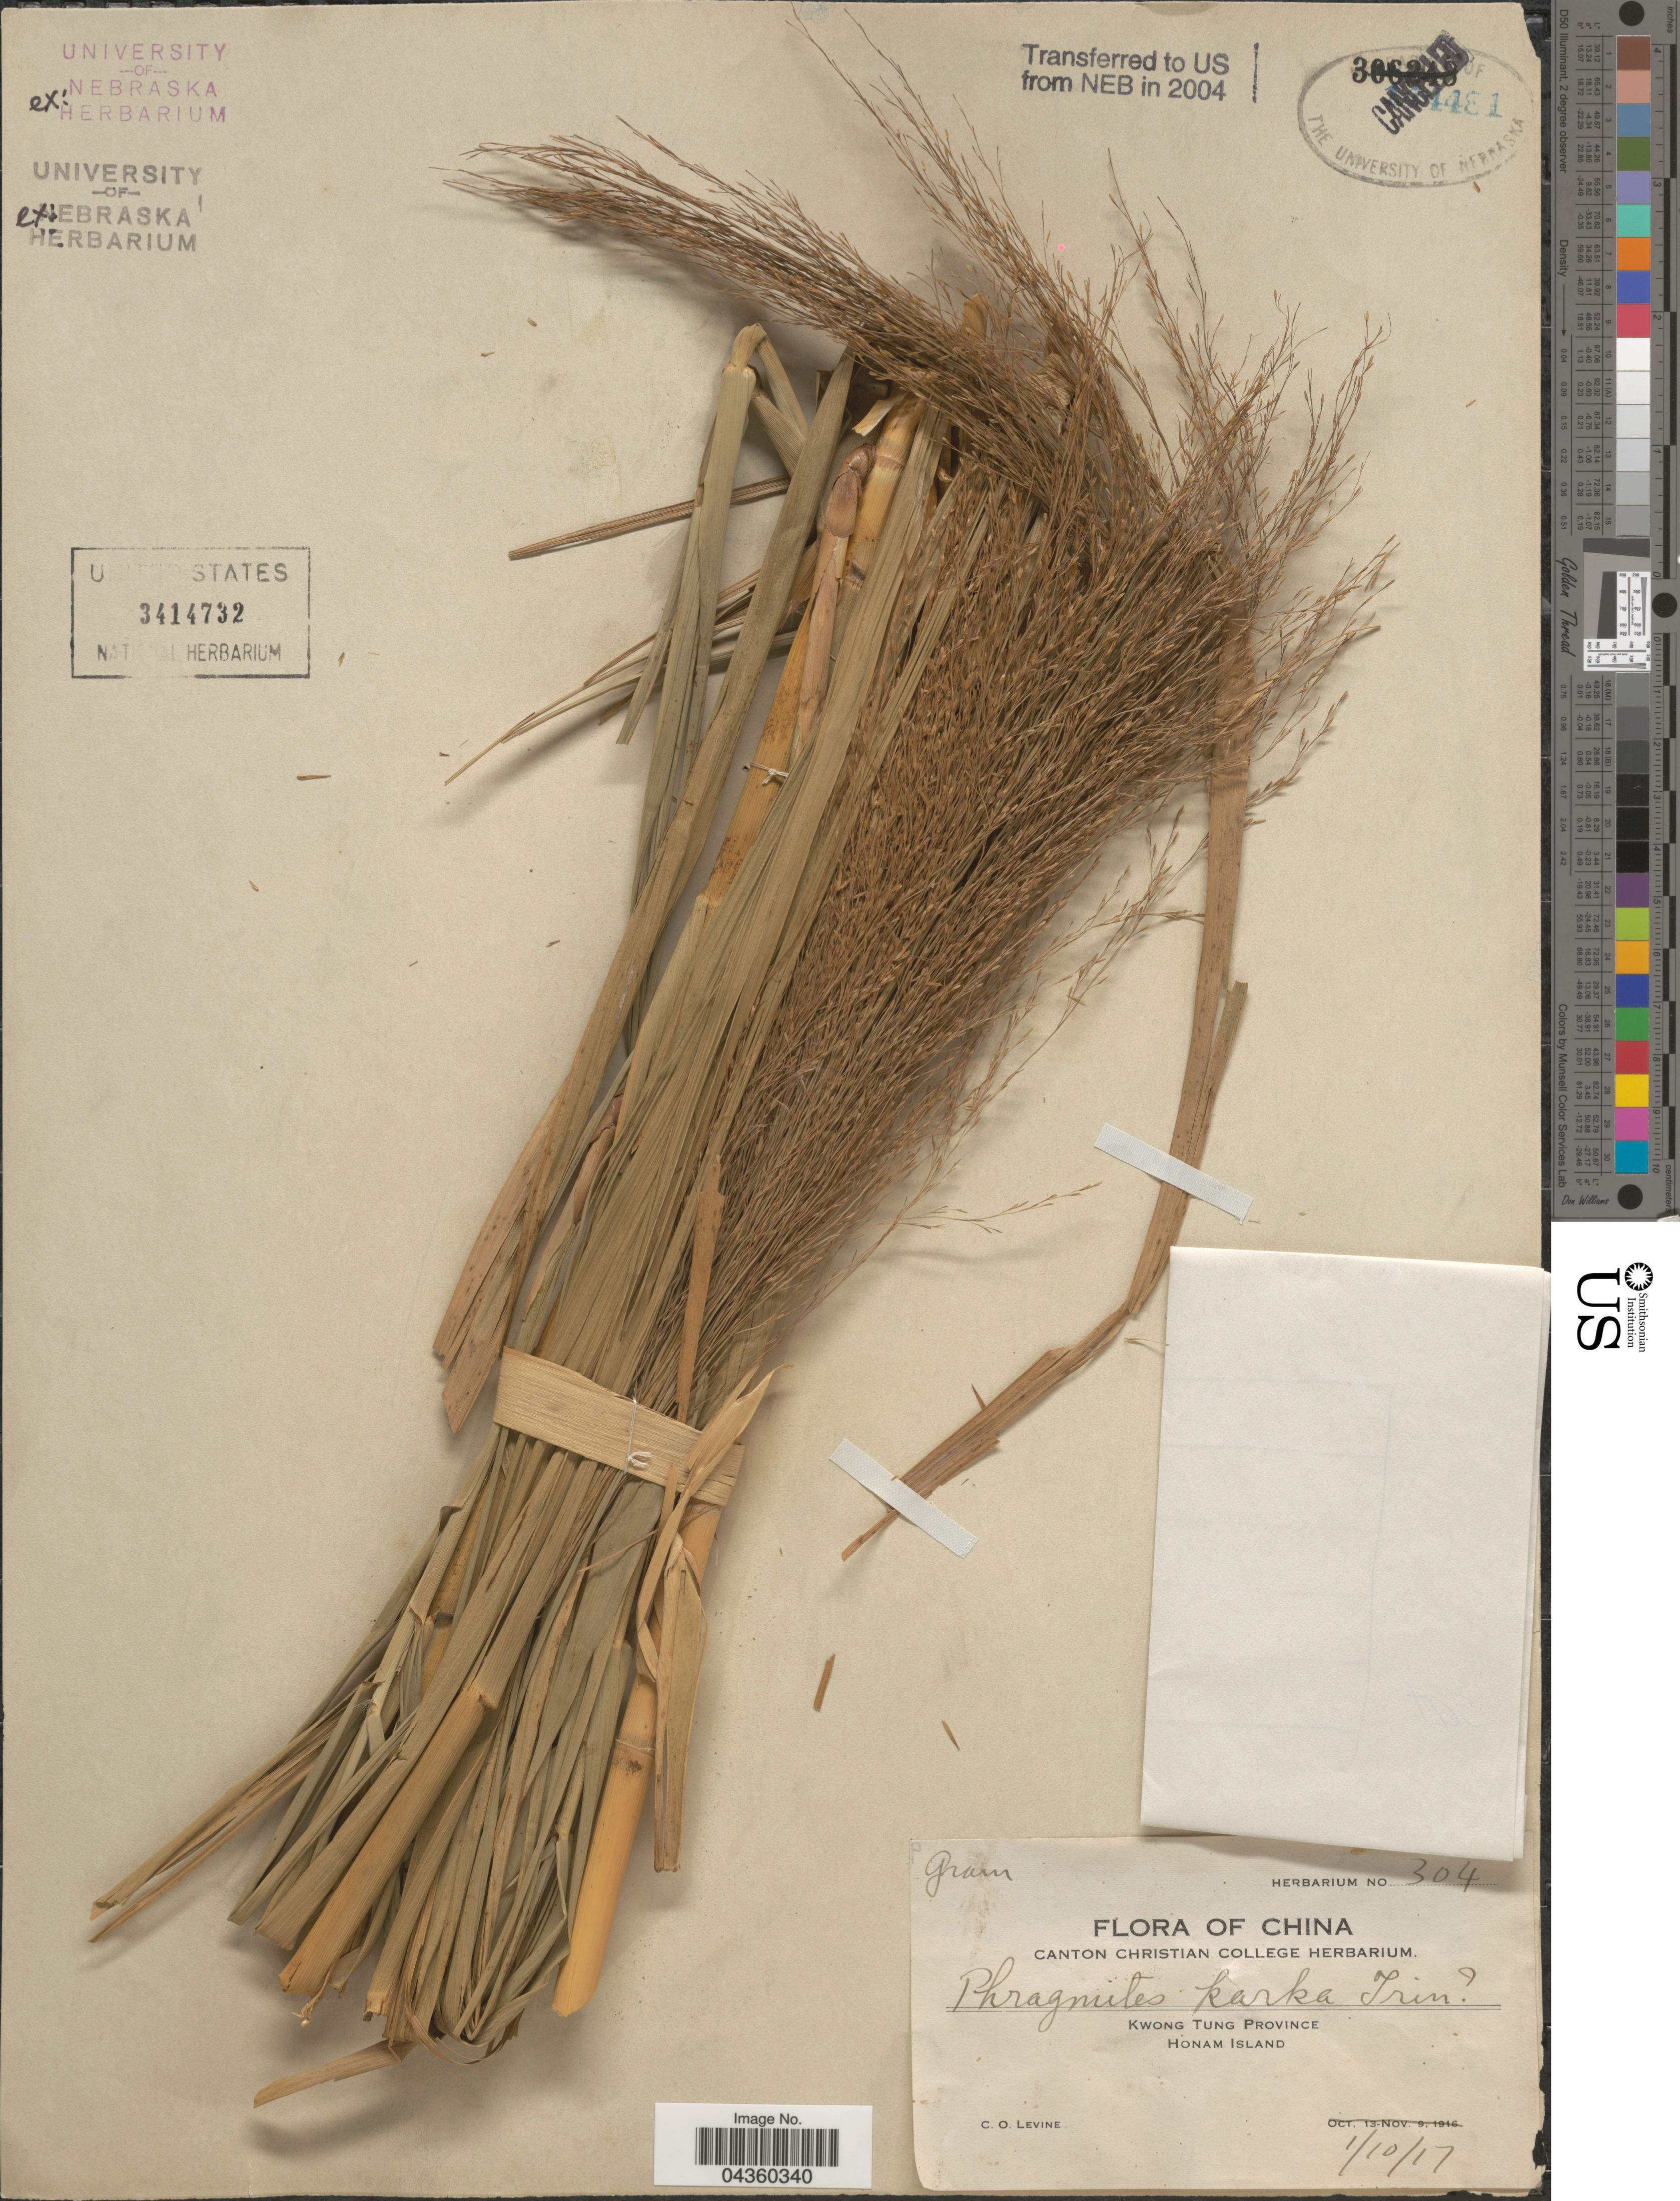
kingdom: Plantae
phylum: Tracheophyta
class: Liliopsida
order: Poales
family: Poaceae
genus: Phragmites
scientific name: Phragmites karka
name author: (Retz.) Trin. ex Steud.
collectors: C. O. Levine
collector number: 304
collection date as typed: Transcribed d/m/y: 1/10/17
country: China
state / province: Guangdong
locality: Kwong Tung Province. Honam Island.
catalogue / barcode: US 3414732